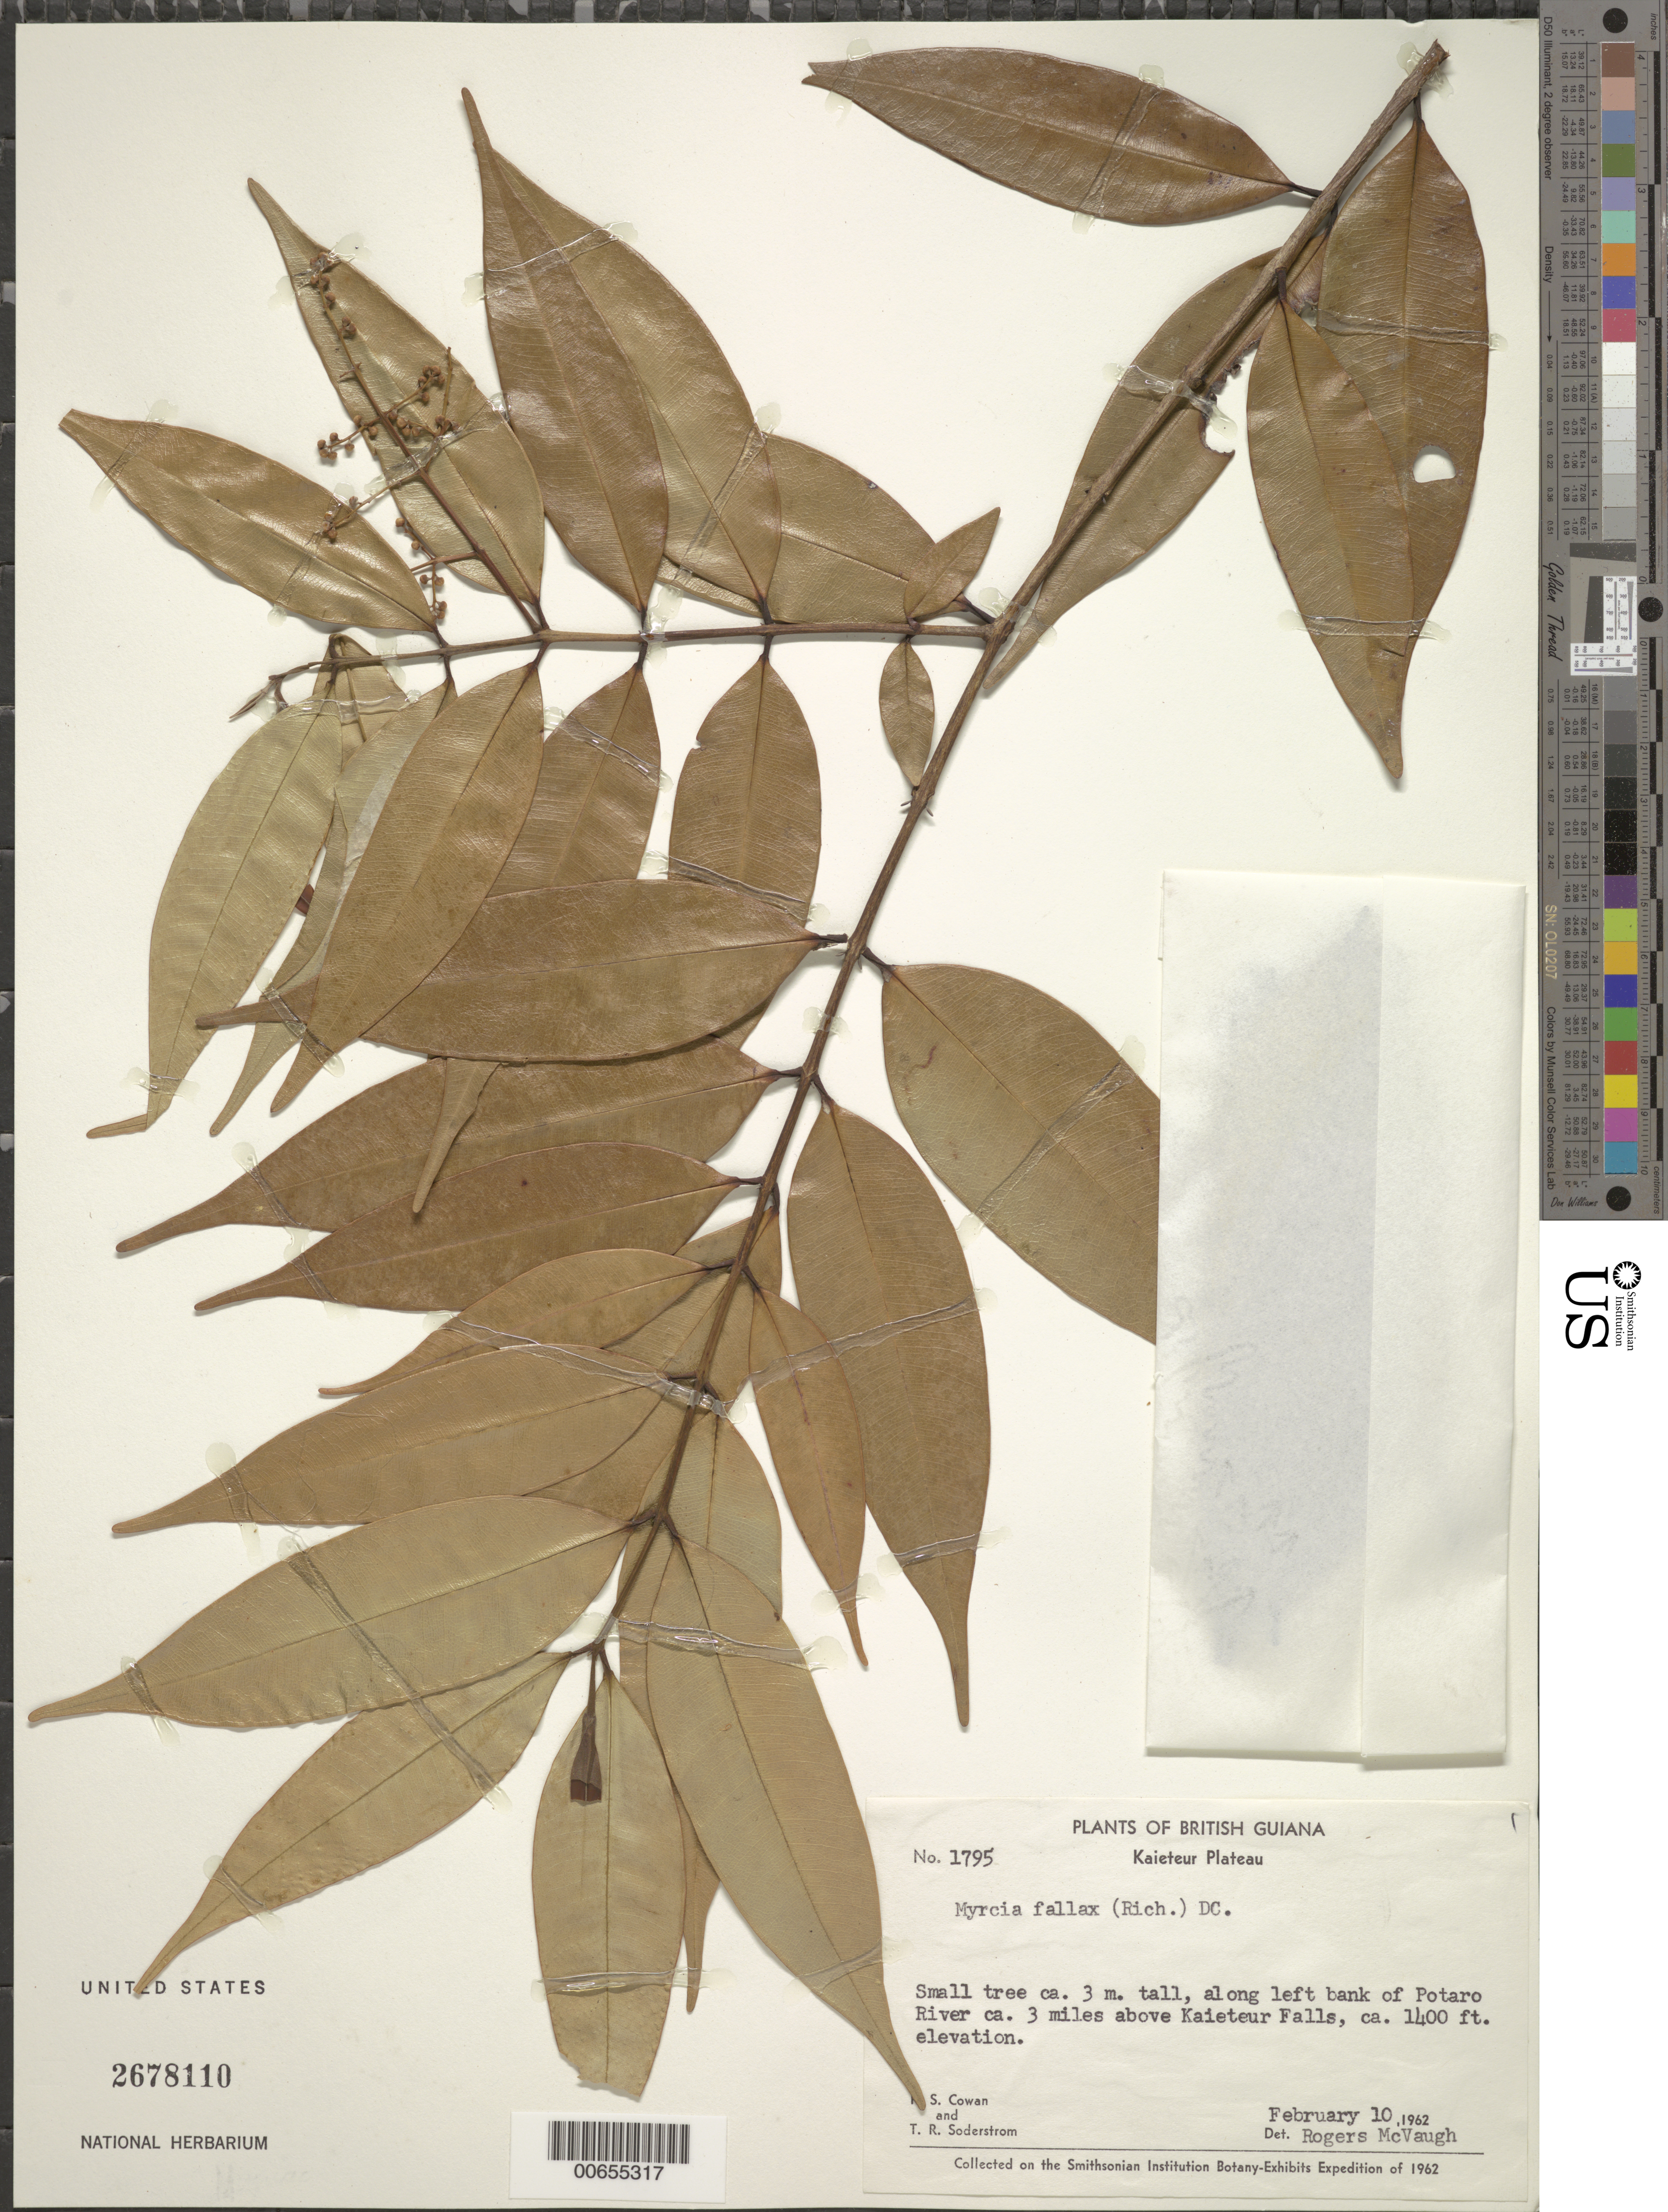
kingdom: Plantae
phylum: Tracheophyta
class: Magnoliopsida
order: Myrtales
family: Myrtaceae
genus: Myrcia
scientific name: Myrcia fallax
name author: (Rich.) DC.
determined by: McVaugh, R.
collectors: R. S. Cowan & T. R. Soderstrom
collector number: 1795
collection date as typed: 10-Feb-62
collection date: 1962-02-10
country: Guyana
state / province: Potaro-Siparuni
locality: Kaieteur Plateau, Potaro R., 3 mi. above Kaieteur Falls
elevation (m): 427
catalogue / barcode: US 2678110